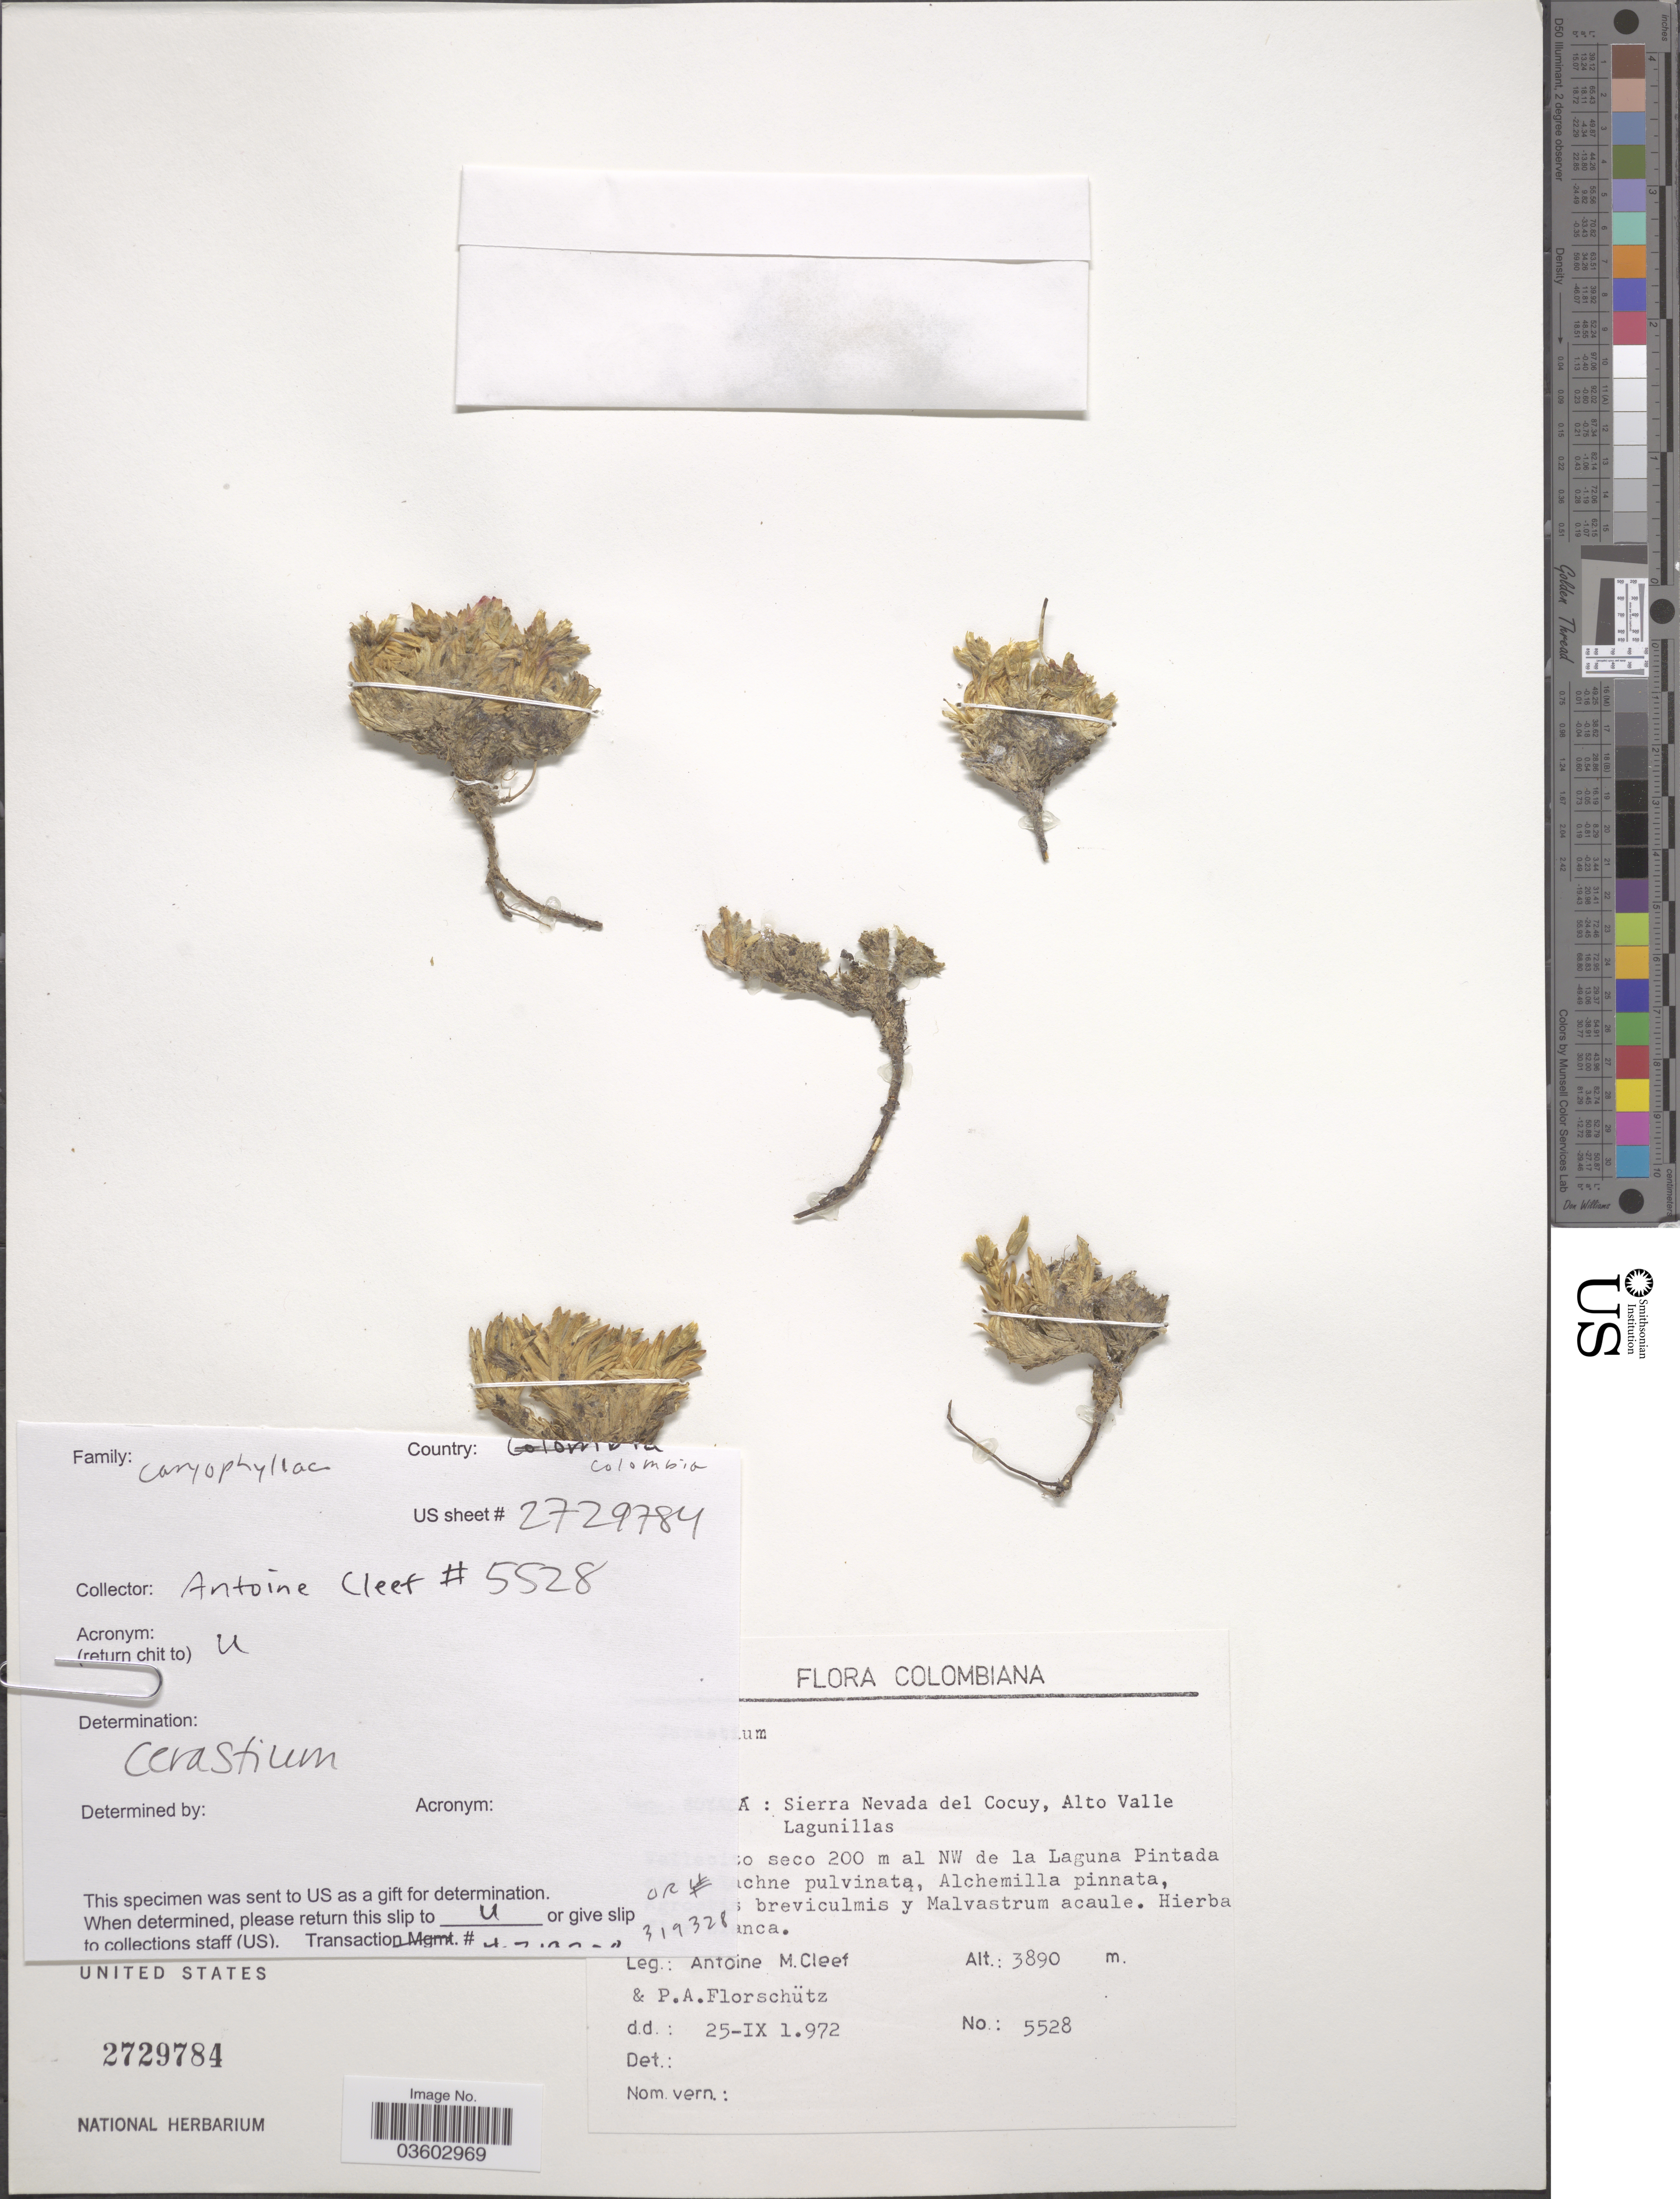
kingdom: Plantae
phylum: Tracheophyta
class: Magnoliopsida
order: Caryophyllales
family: Caryophyllaceae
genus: Cerastium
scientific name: Cerastium sp.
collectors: A. M. Cleef & P. Florschütz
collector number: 5528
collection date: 1972-09-25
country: Colombia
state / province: Boyacá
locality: Sierra Nevada del Cocuy, Alto Valle Lagunillas. Vallecito seco 200 m al NW de la Laguna Pintada.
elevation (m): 3890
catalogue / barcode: US 2729784